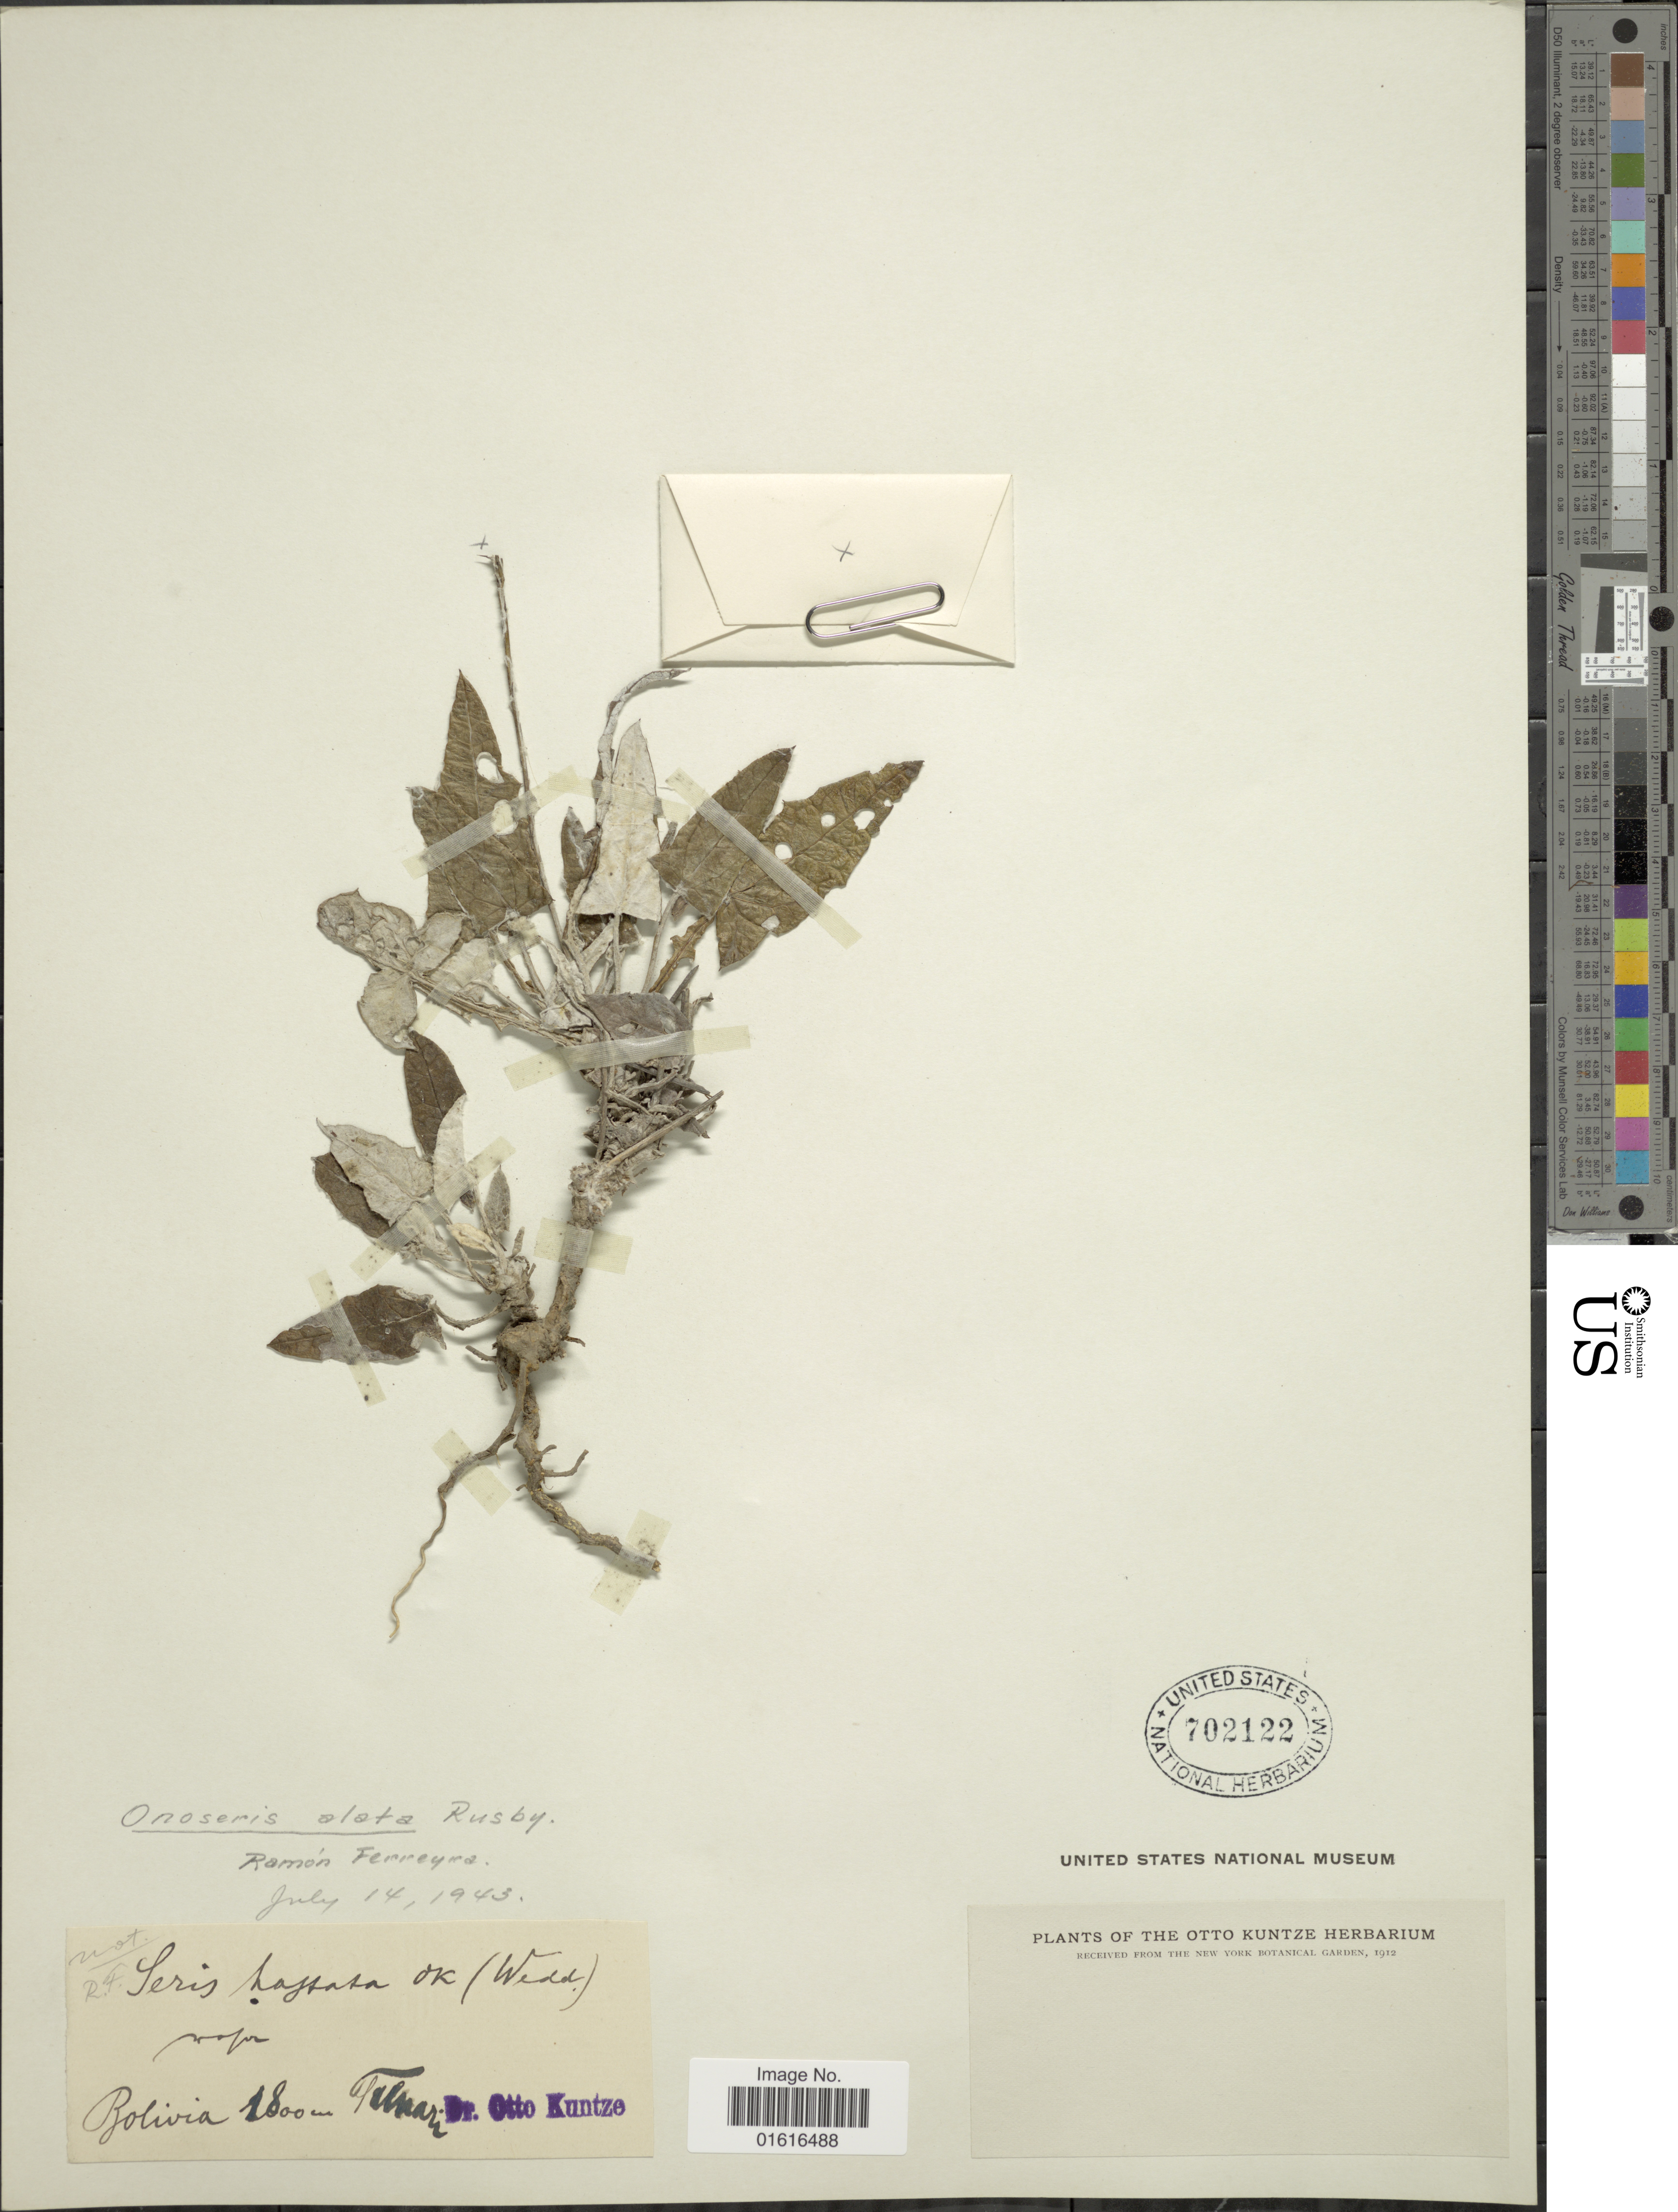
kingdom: Plantae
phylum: Tracheophyta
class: Magnoliopsida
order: Asterales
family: Asteraceae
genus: Onoseris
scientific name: Onoseris alata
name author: Rusby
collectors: C.E.O. Kuntze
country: Bolivia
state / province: Cochabamba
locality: Tunari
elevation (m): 1800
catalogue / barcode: US 702122